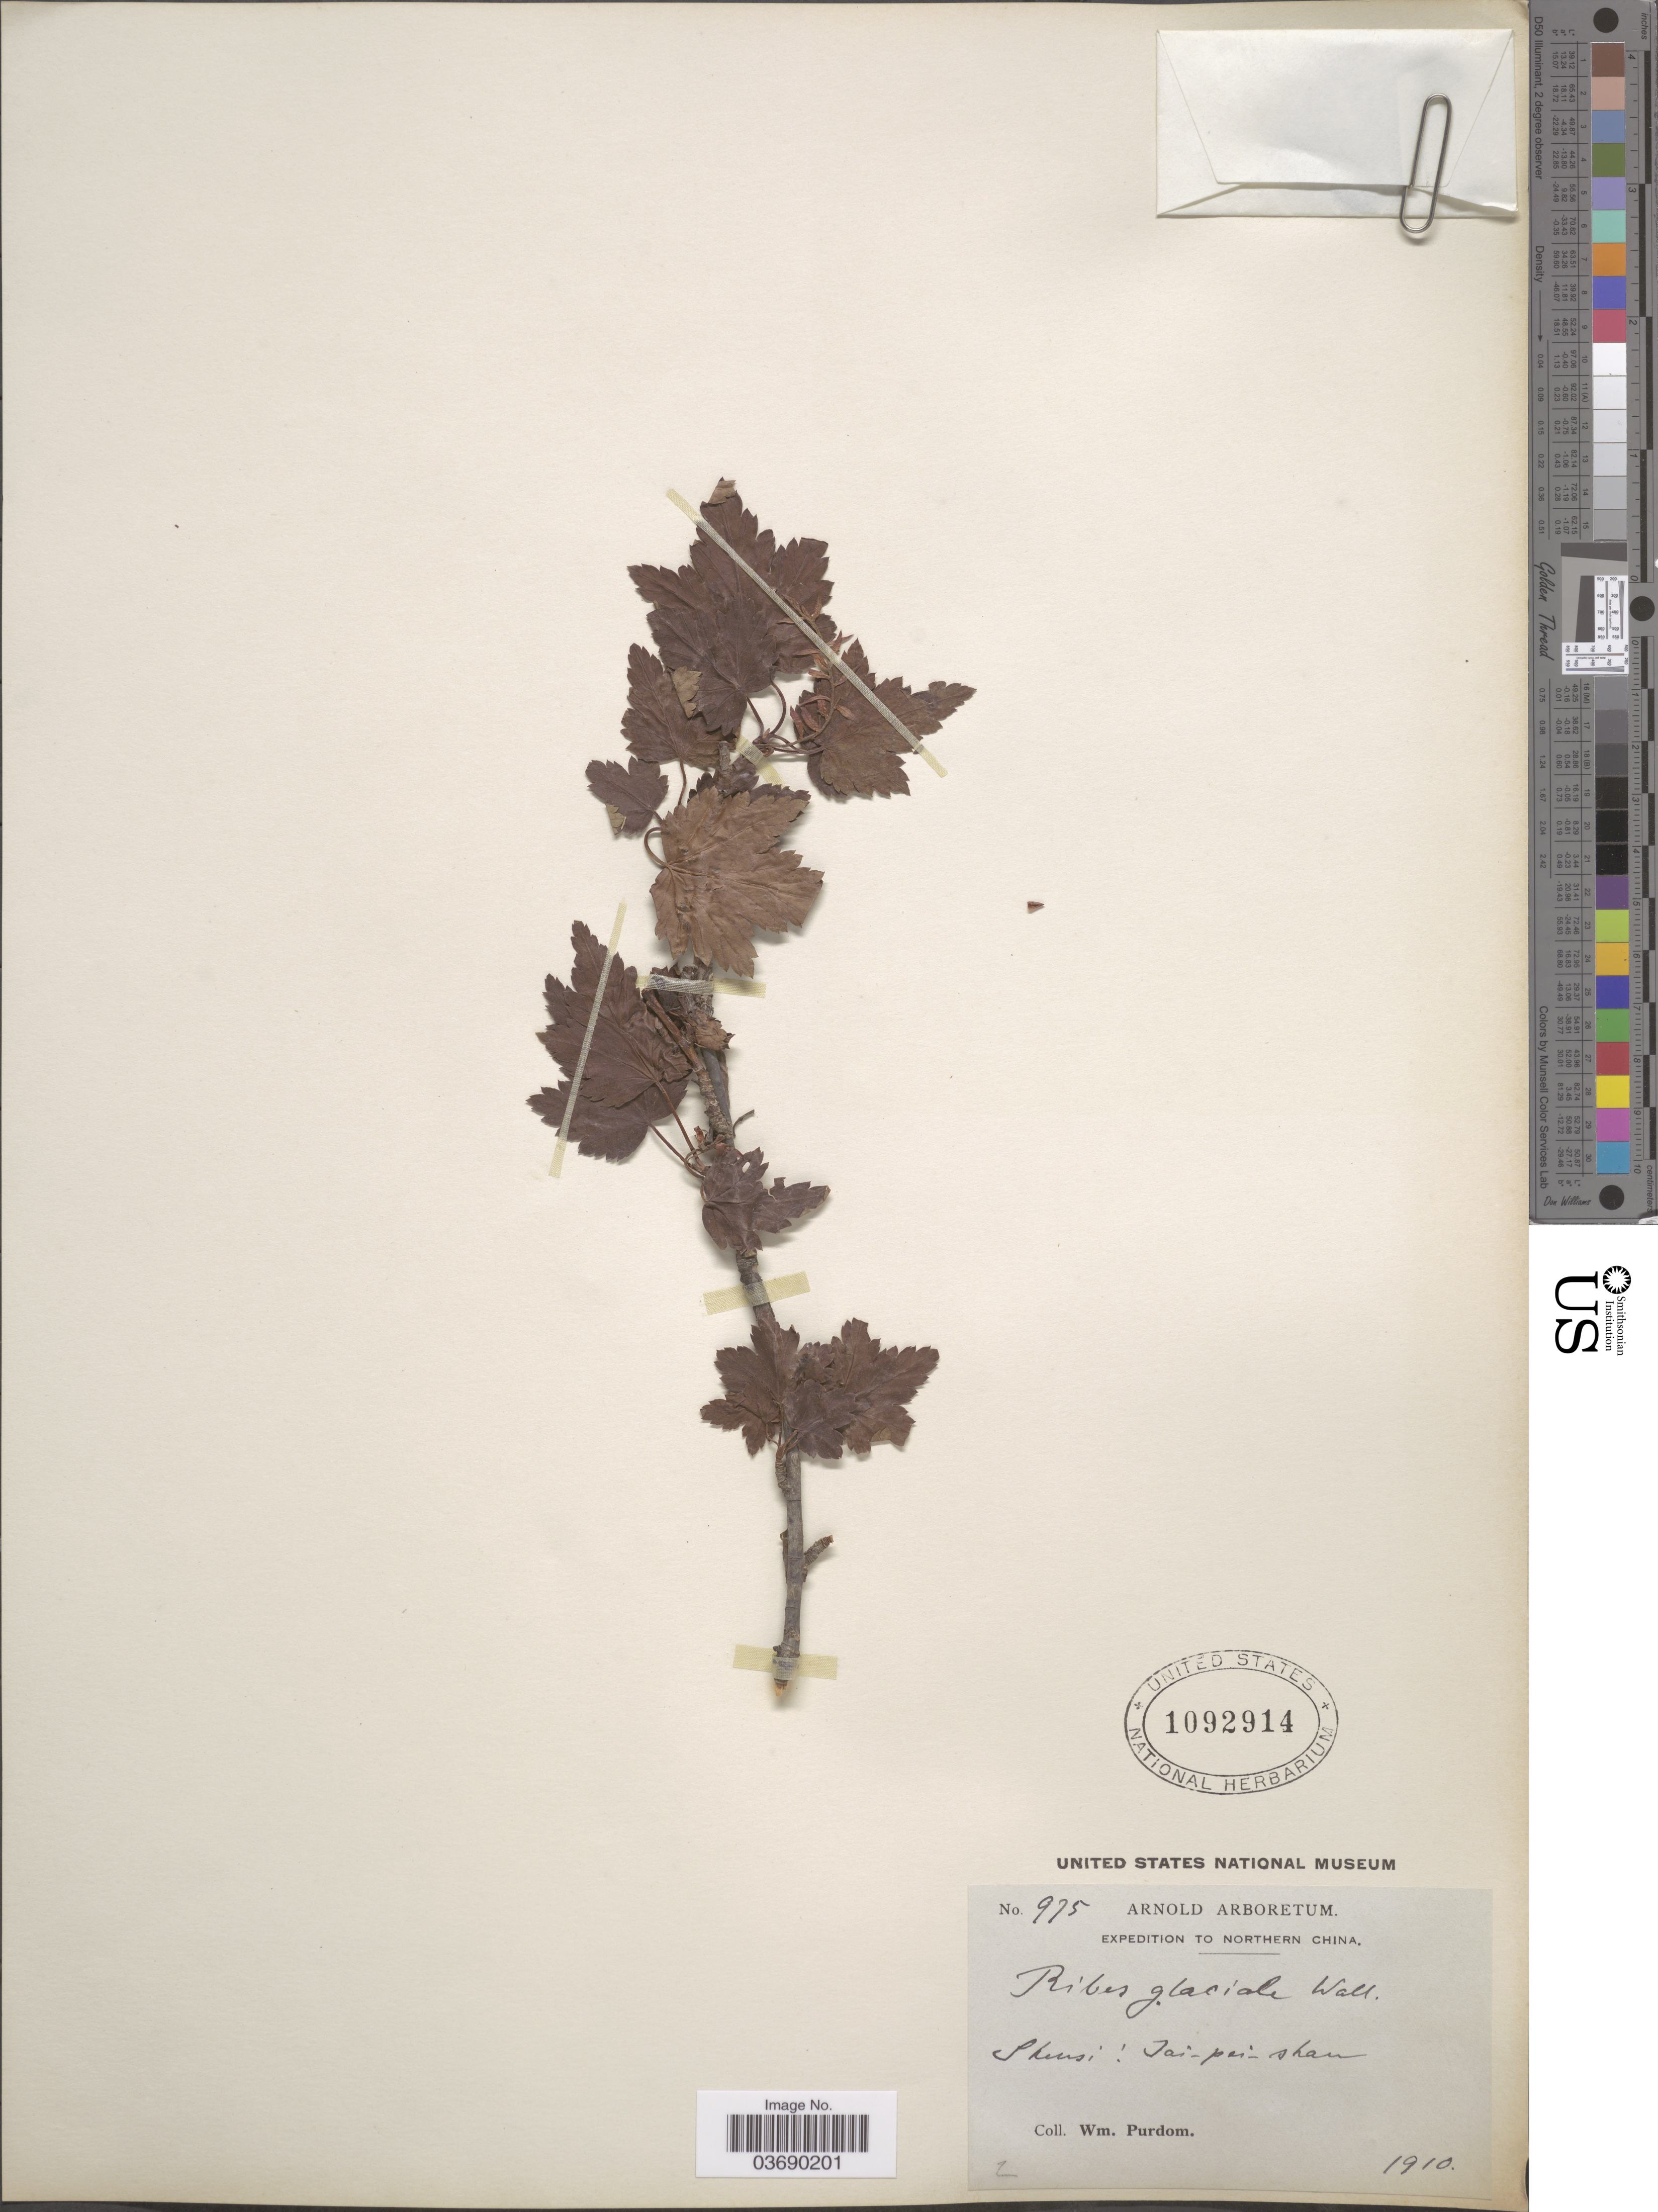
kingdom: Plantae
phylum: Tracheophyta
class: Magnoliopsida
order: Saxifragales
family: Grossulariaceae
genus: Ribes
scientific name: Ribes glaciale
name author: Wall.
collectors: W. Purdom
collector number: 975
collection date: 1910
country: China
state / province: Shaanxi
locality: Northern China. Shensi: Tai-pei-shan.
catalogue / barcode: US 1092914